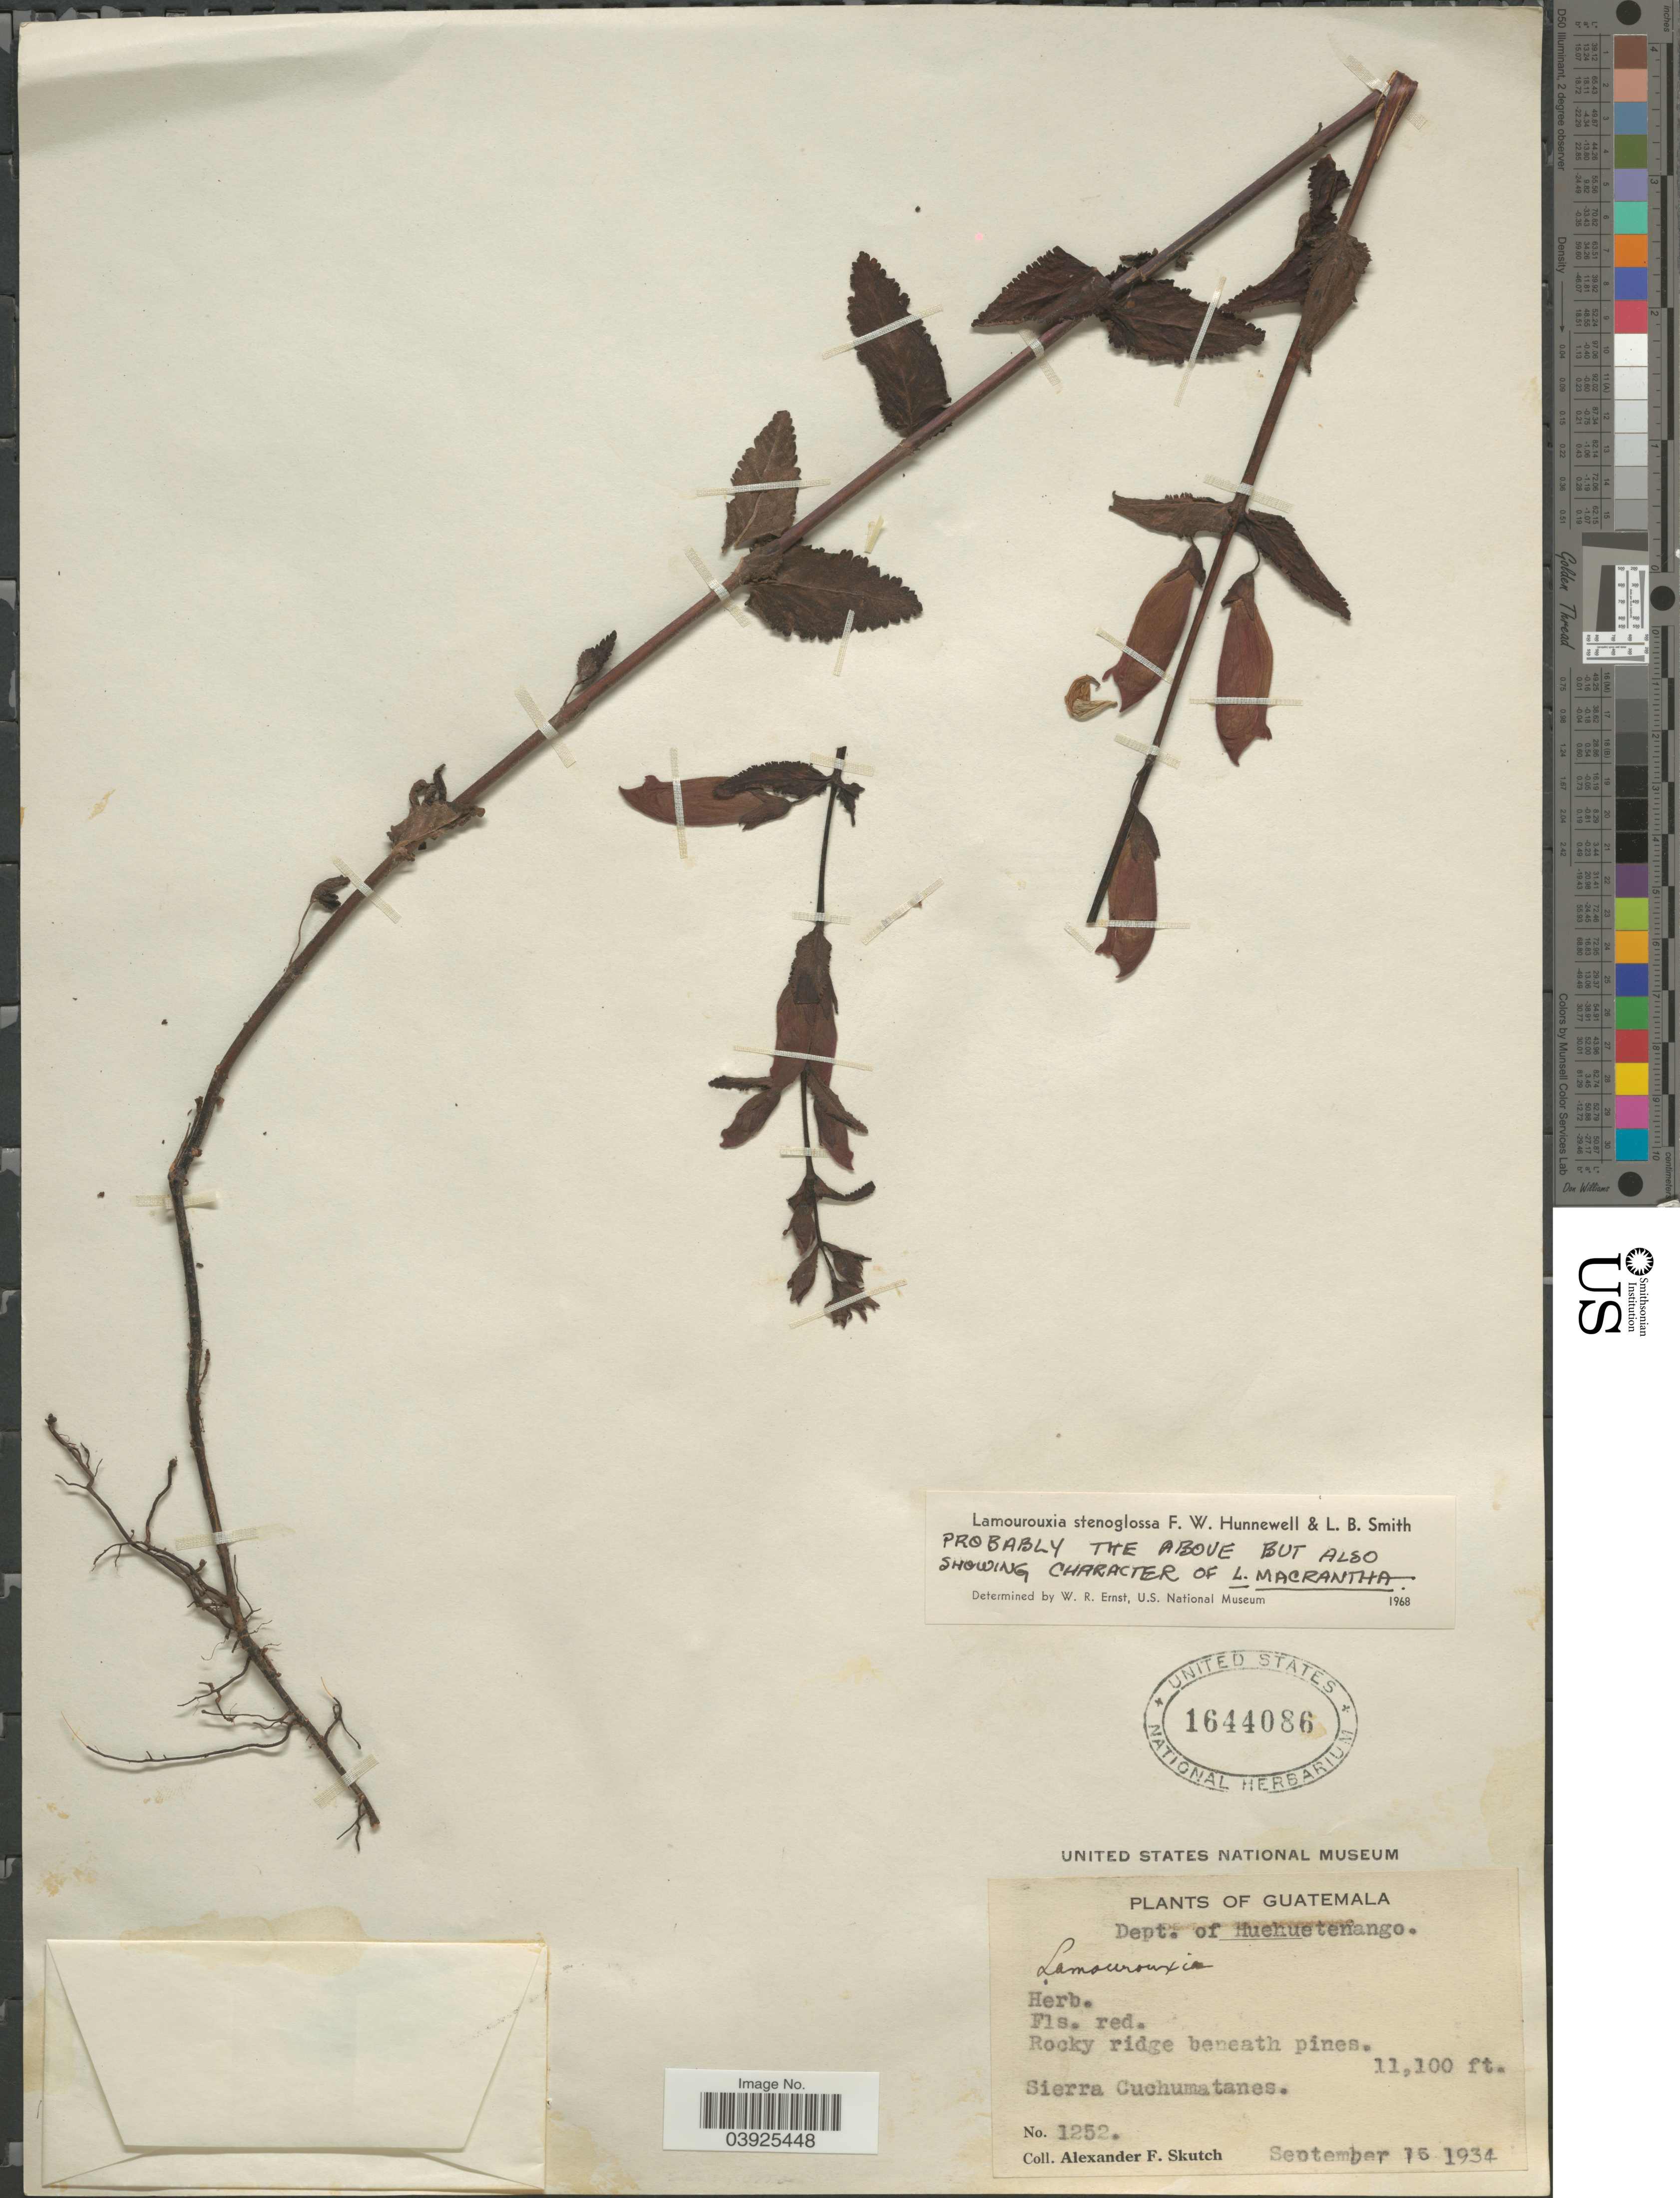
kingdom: Plantae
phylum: Tracheophyta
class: Magnoliopsida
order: Lamiales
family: Orobanchaceae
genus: Lamourouxia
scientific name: Lamourouxia stenoglossa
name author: Hunnewell & L.B. Sm.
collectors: A. F. Skutch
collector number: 1252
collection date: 1934-09-15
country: Guatemala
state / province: Huehuetenango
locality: Dept. of Huehuetenango. Sierra Cuchumatanes.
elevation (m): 3383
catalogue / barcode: US 1644086